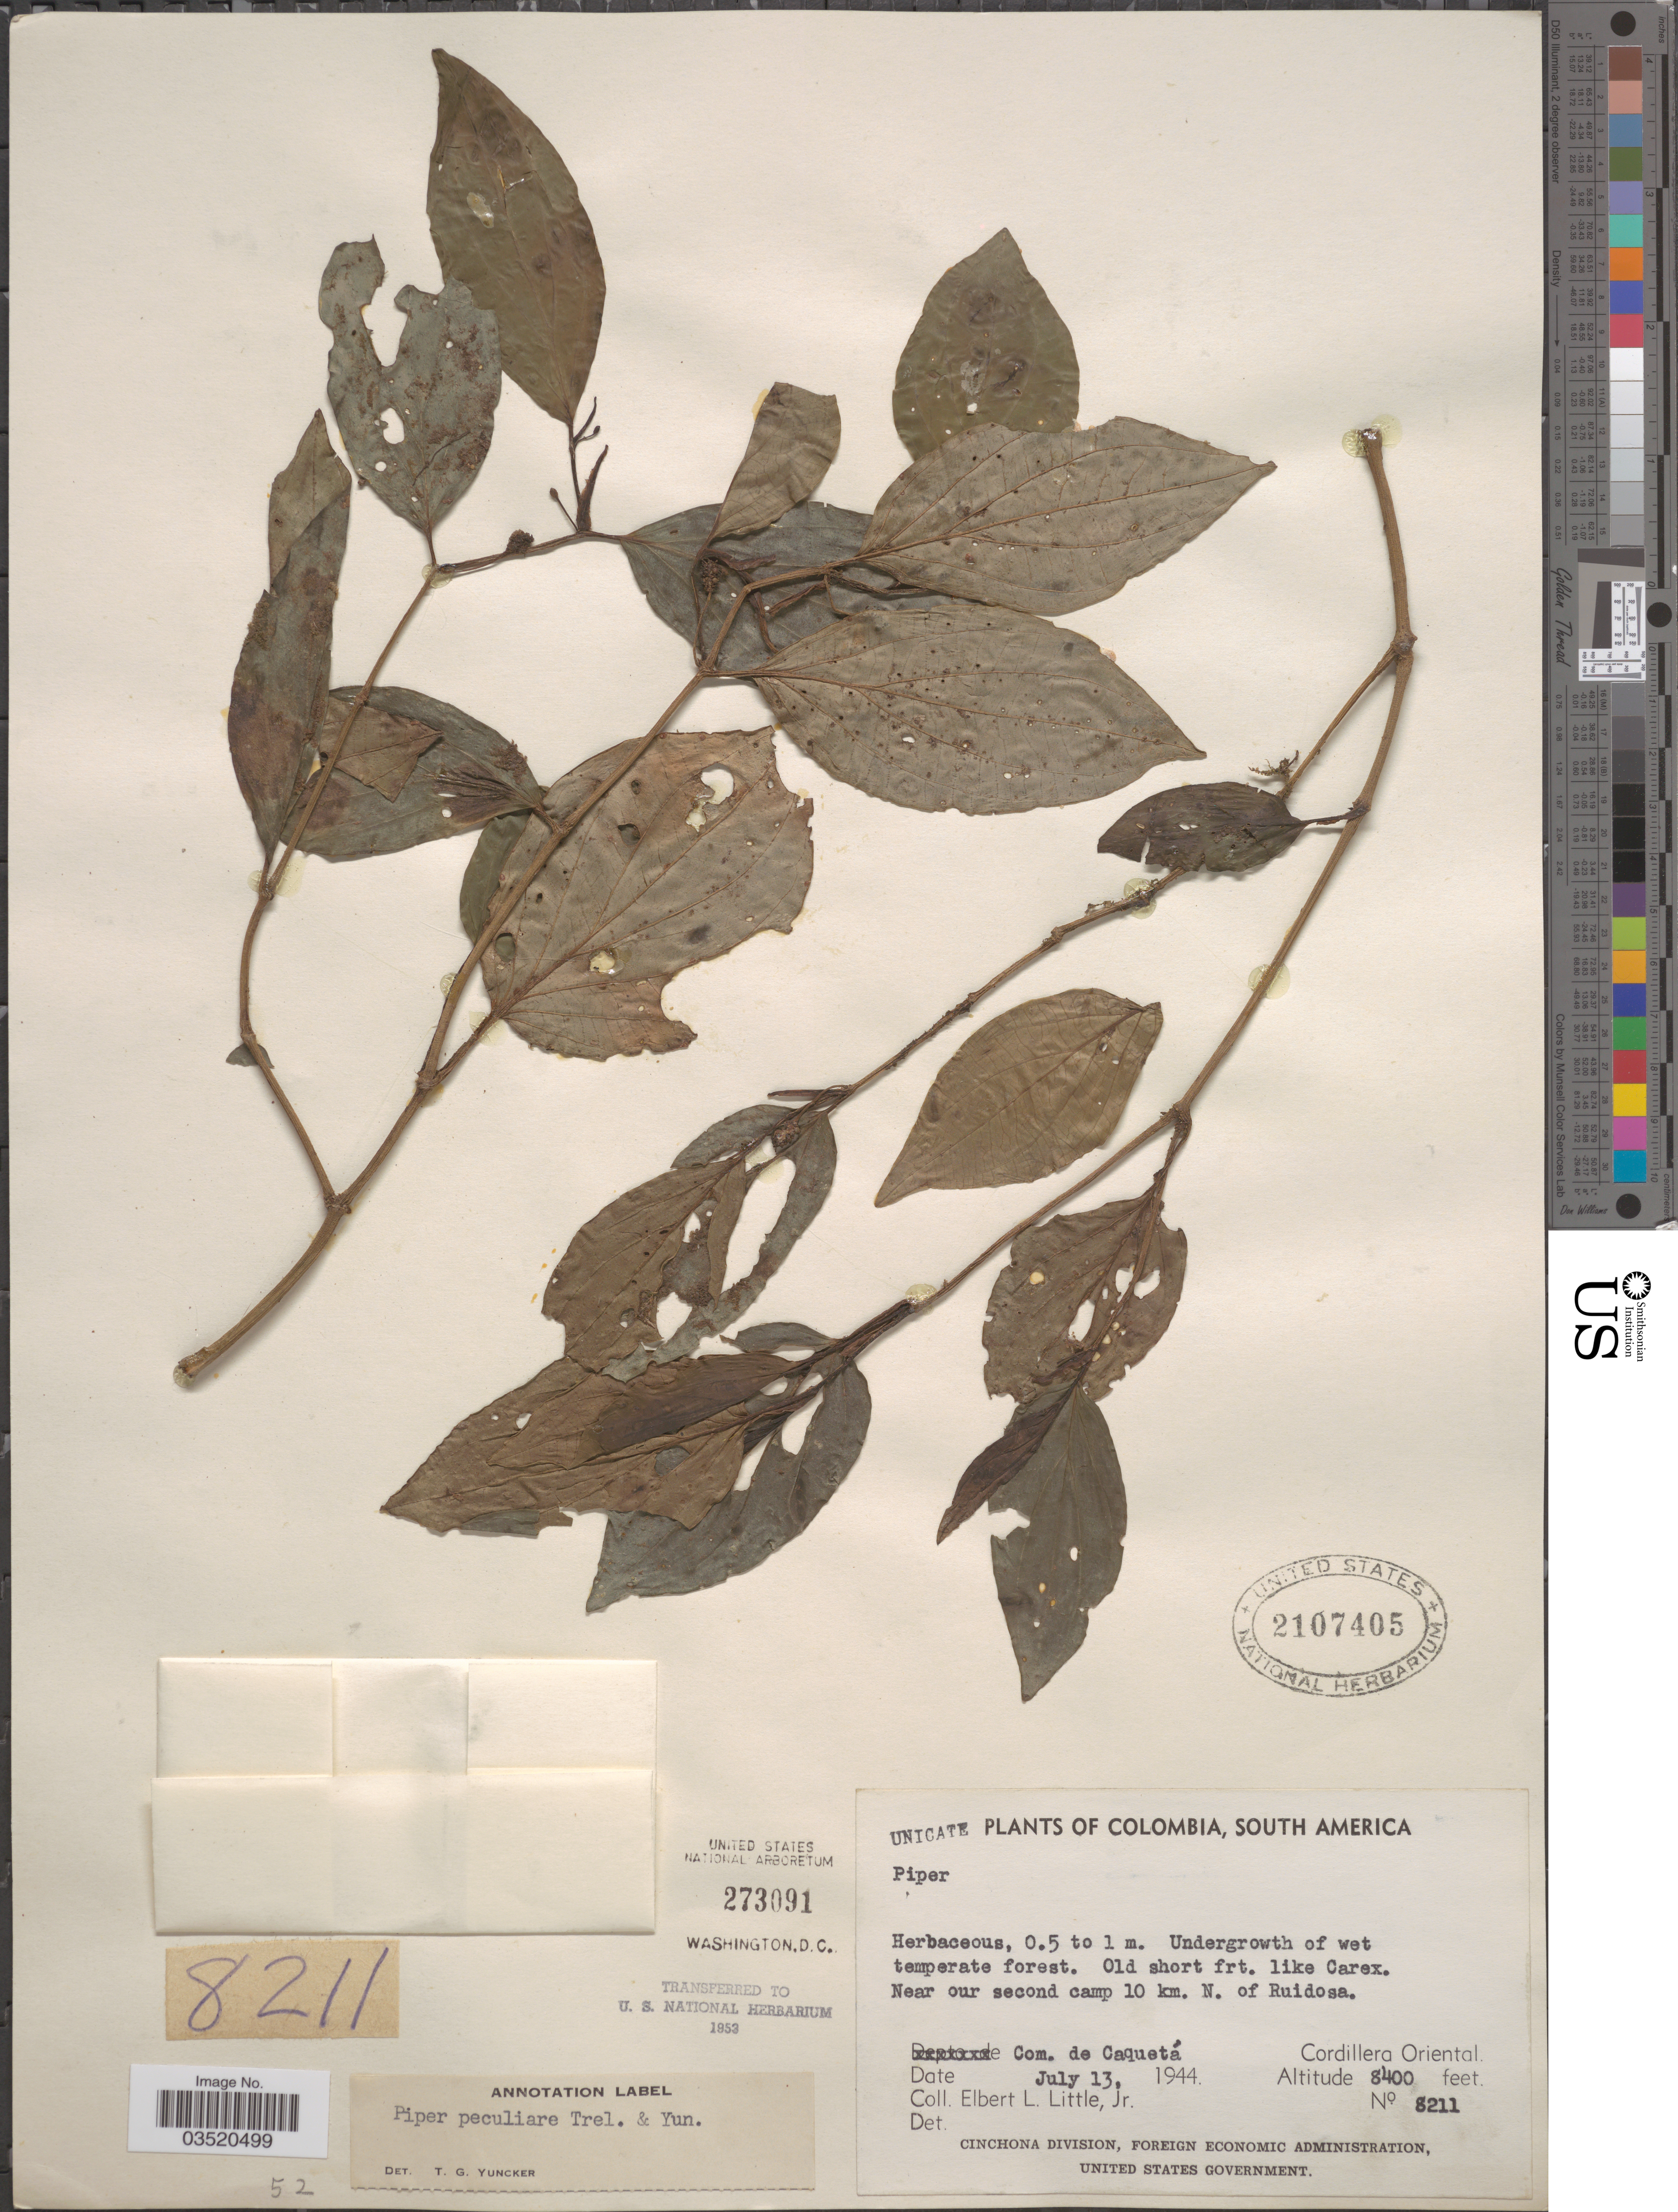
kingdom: Plantae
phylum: Tracheophyta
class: Magnoliopsida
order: Piperales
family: Piperaceae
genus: Piper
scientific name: Piper peculiare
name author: Trel. & Yunck.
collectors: E. L. Little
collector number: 8211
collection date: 1944-07-13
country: Colombia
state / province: Caquetá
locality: Near our second camp 10 km. N. of Ruidosa. Com. de Caquetá. Cordillera Oriental.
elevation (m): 2560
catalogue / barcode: US 2107405